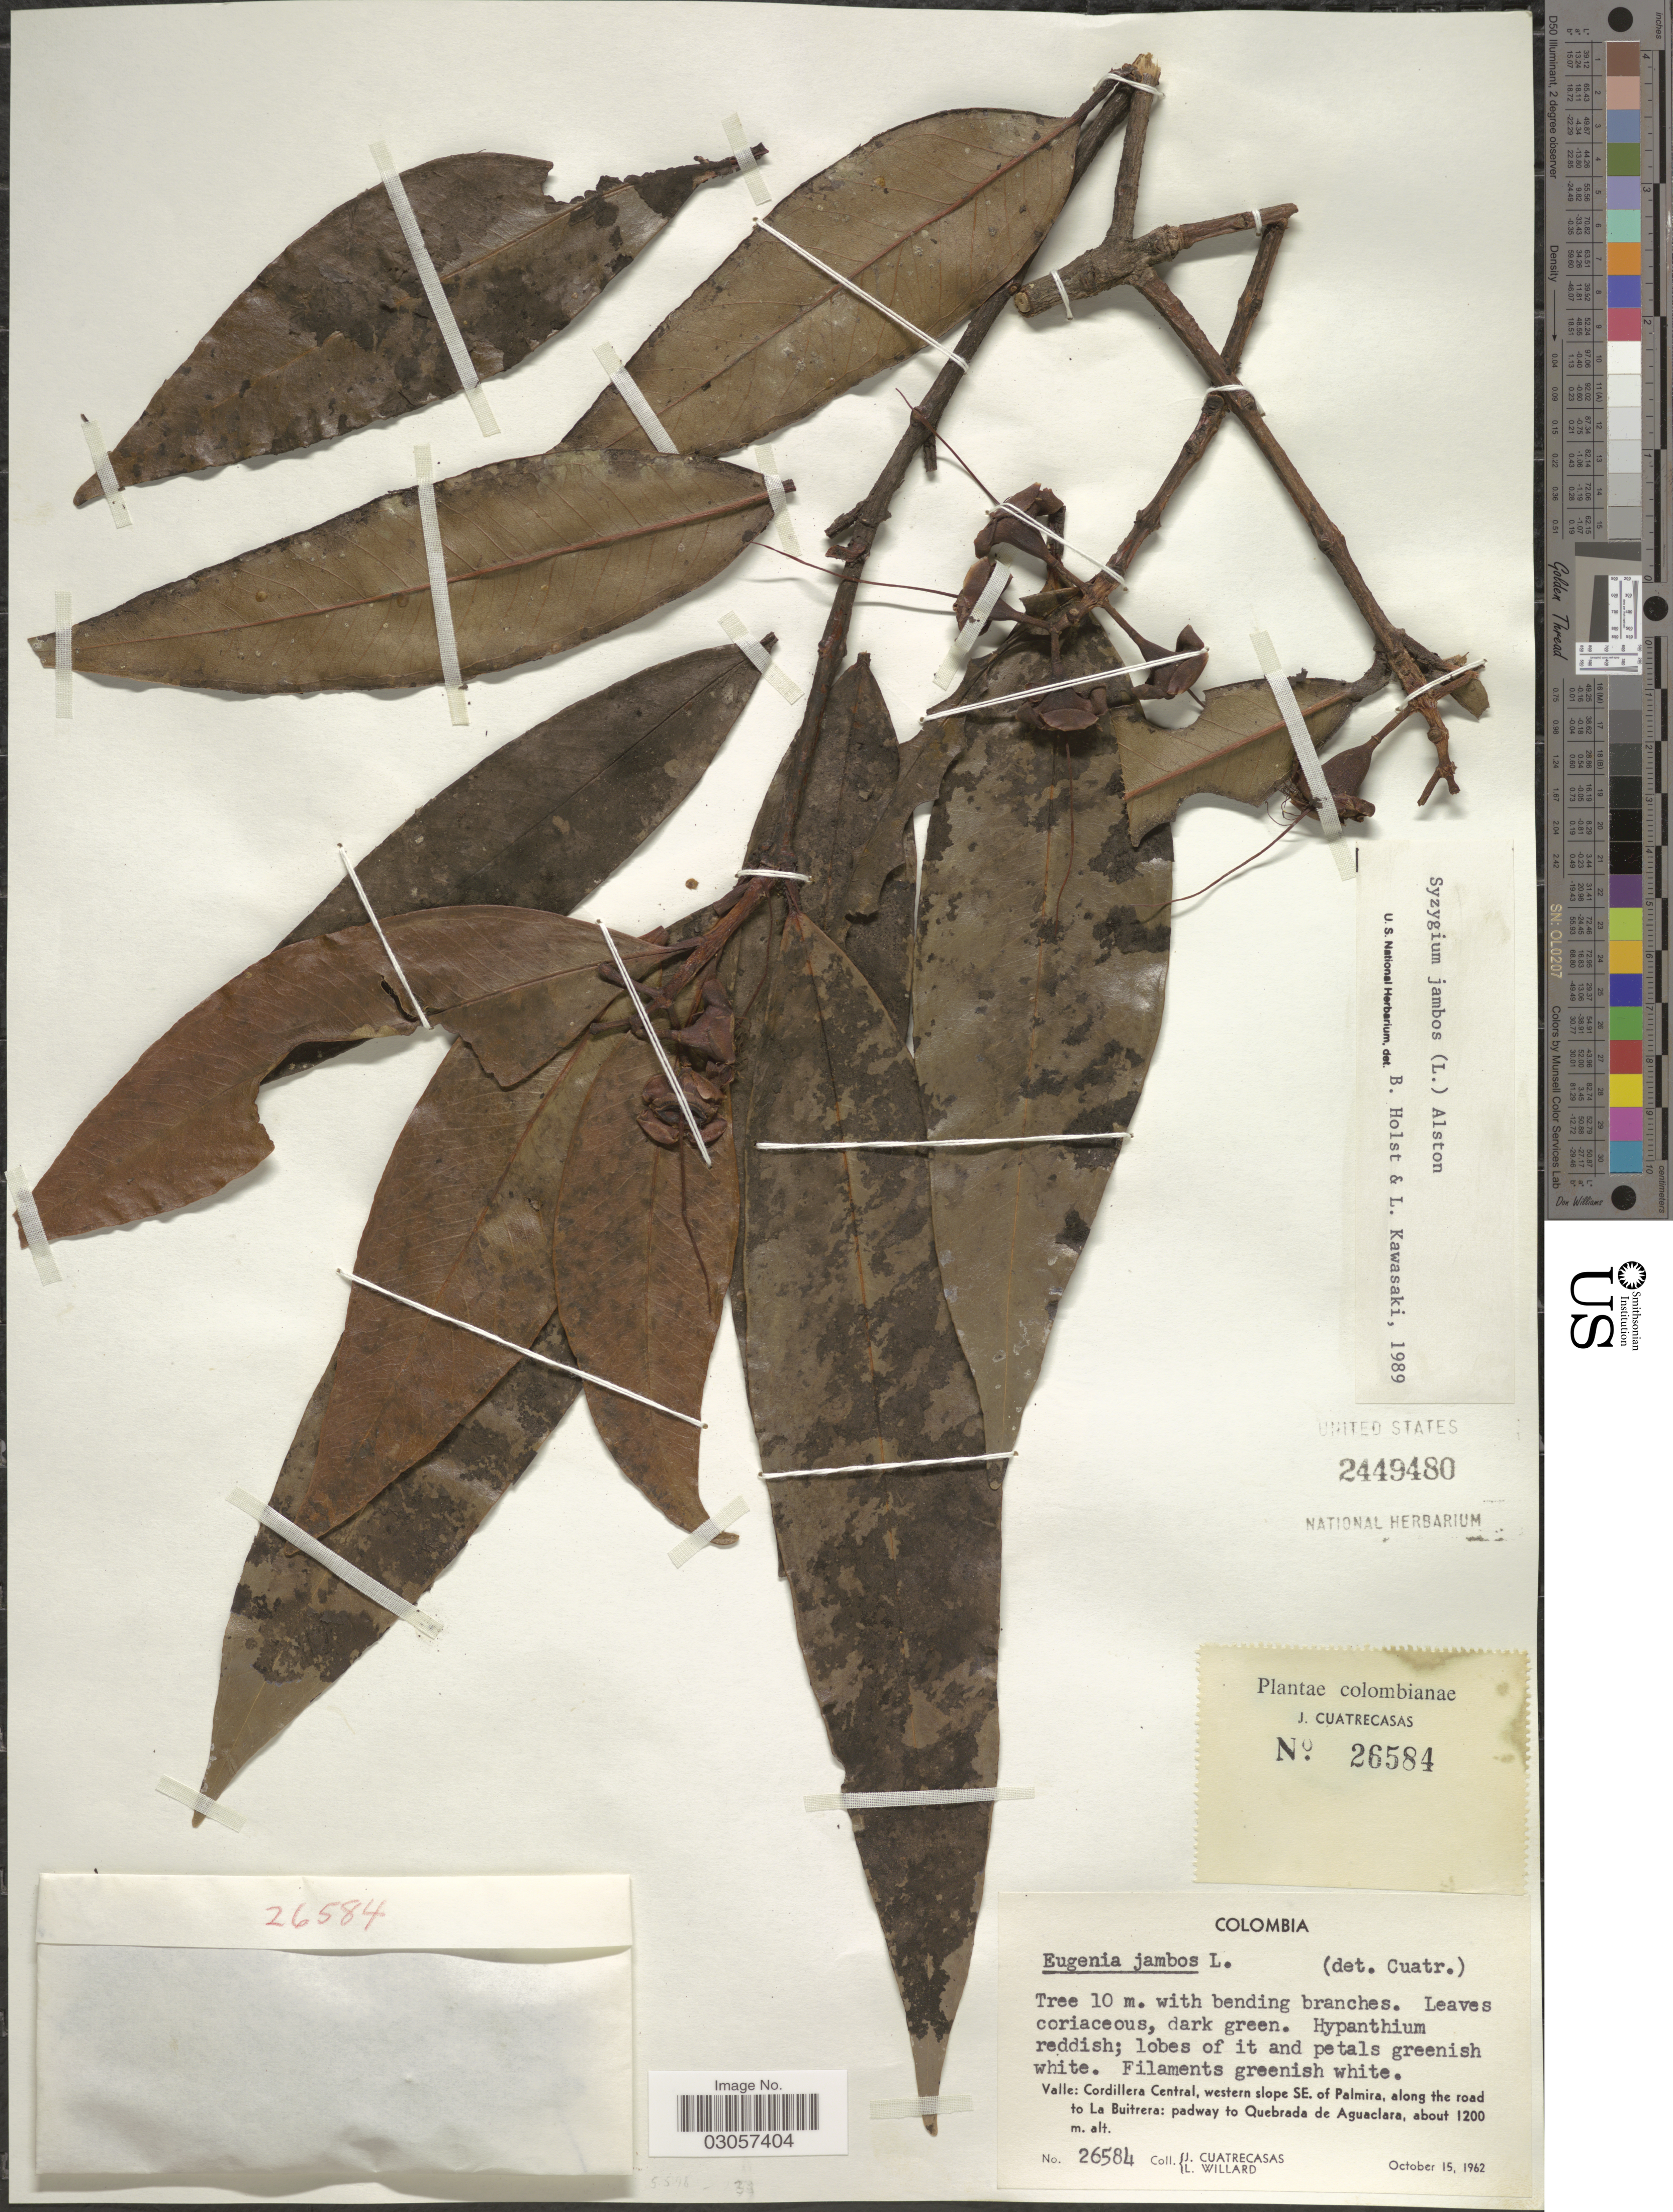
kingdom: Plantae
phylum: Tracheophyta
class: Magnoliopsida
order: Myrtales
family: Myrtaceae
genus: Syzygium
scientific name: Syzygium jambos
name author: (L.) Alston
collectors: J. Cuatrecasas & L. Willard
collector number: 26584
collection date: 1962-10-15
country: Colombia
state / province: Valle del Cauca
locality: Valle: Cordillera Central, western slope SE. of Palmira, along the road to La Buitrera: padway to Quebrada de Aguaclara.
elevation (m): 1200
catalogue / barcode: US 2449480